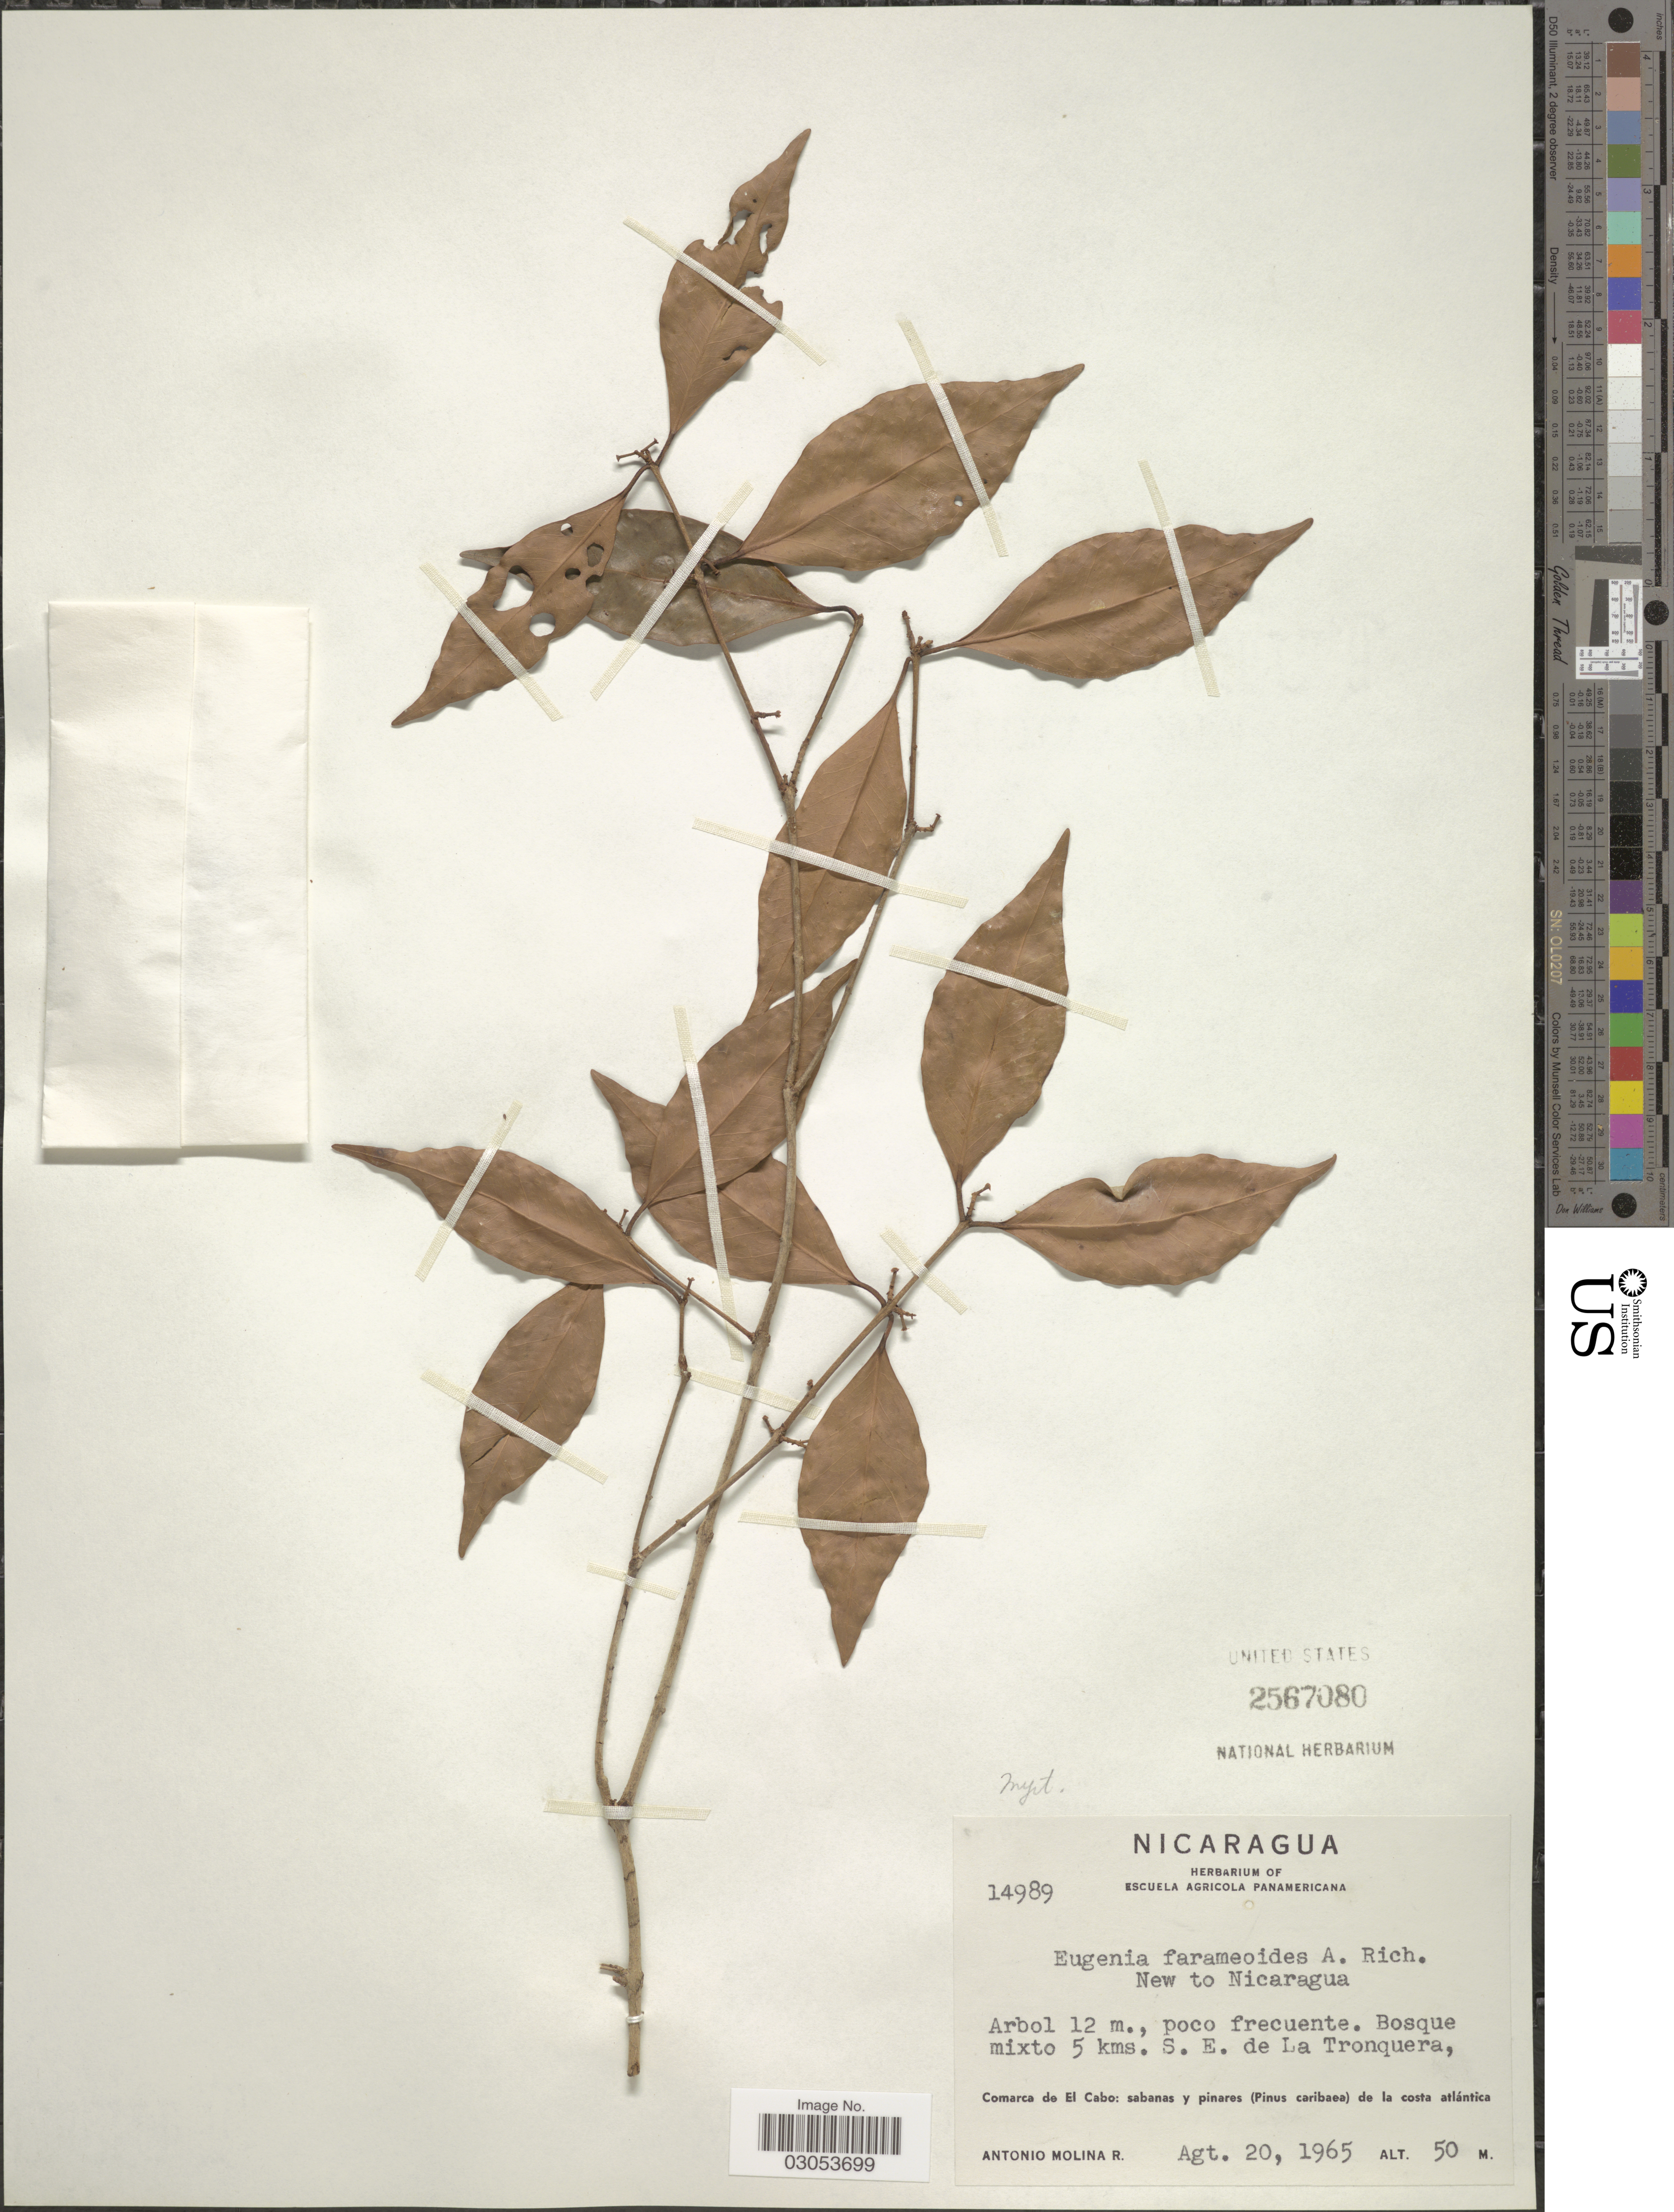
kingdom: Plantae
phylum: Tracheophyta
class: Magnoliopsida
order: Myrtales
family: Myrtaceae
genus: Eugenia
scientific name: Eugenia farameoides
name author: A. Rich.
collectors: A. Molina R.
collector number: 14989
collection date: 1965-08-20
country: Nicaragua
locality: Bosque mixto 5 kms. S.E. de La Tronquera, Comarca de El Cabo: sabanas y pinares (Pinus caribaea) de la costa atlántica.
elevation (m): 50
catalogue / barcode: US 2567080